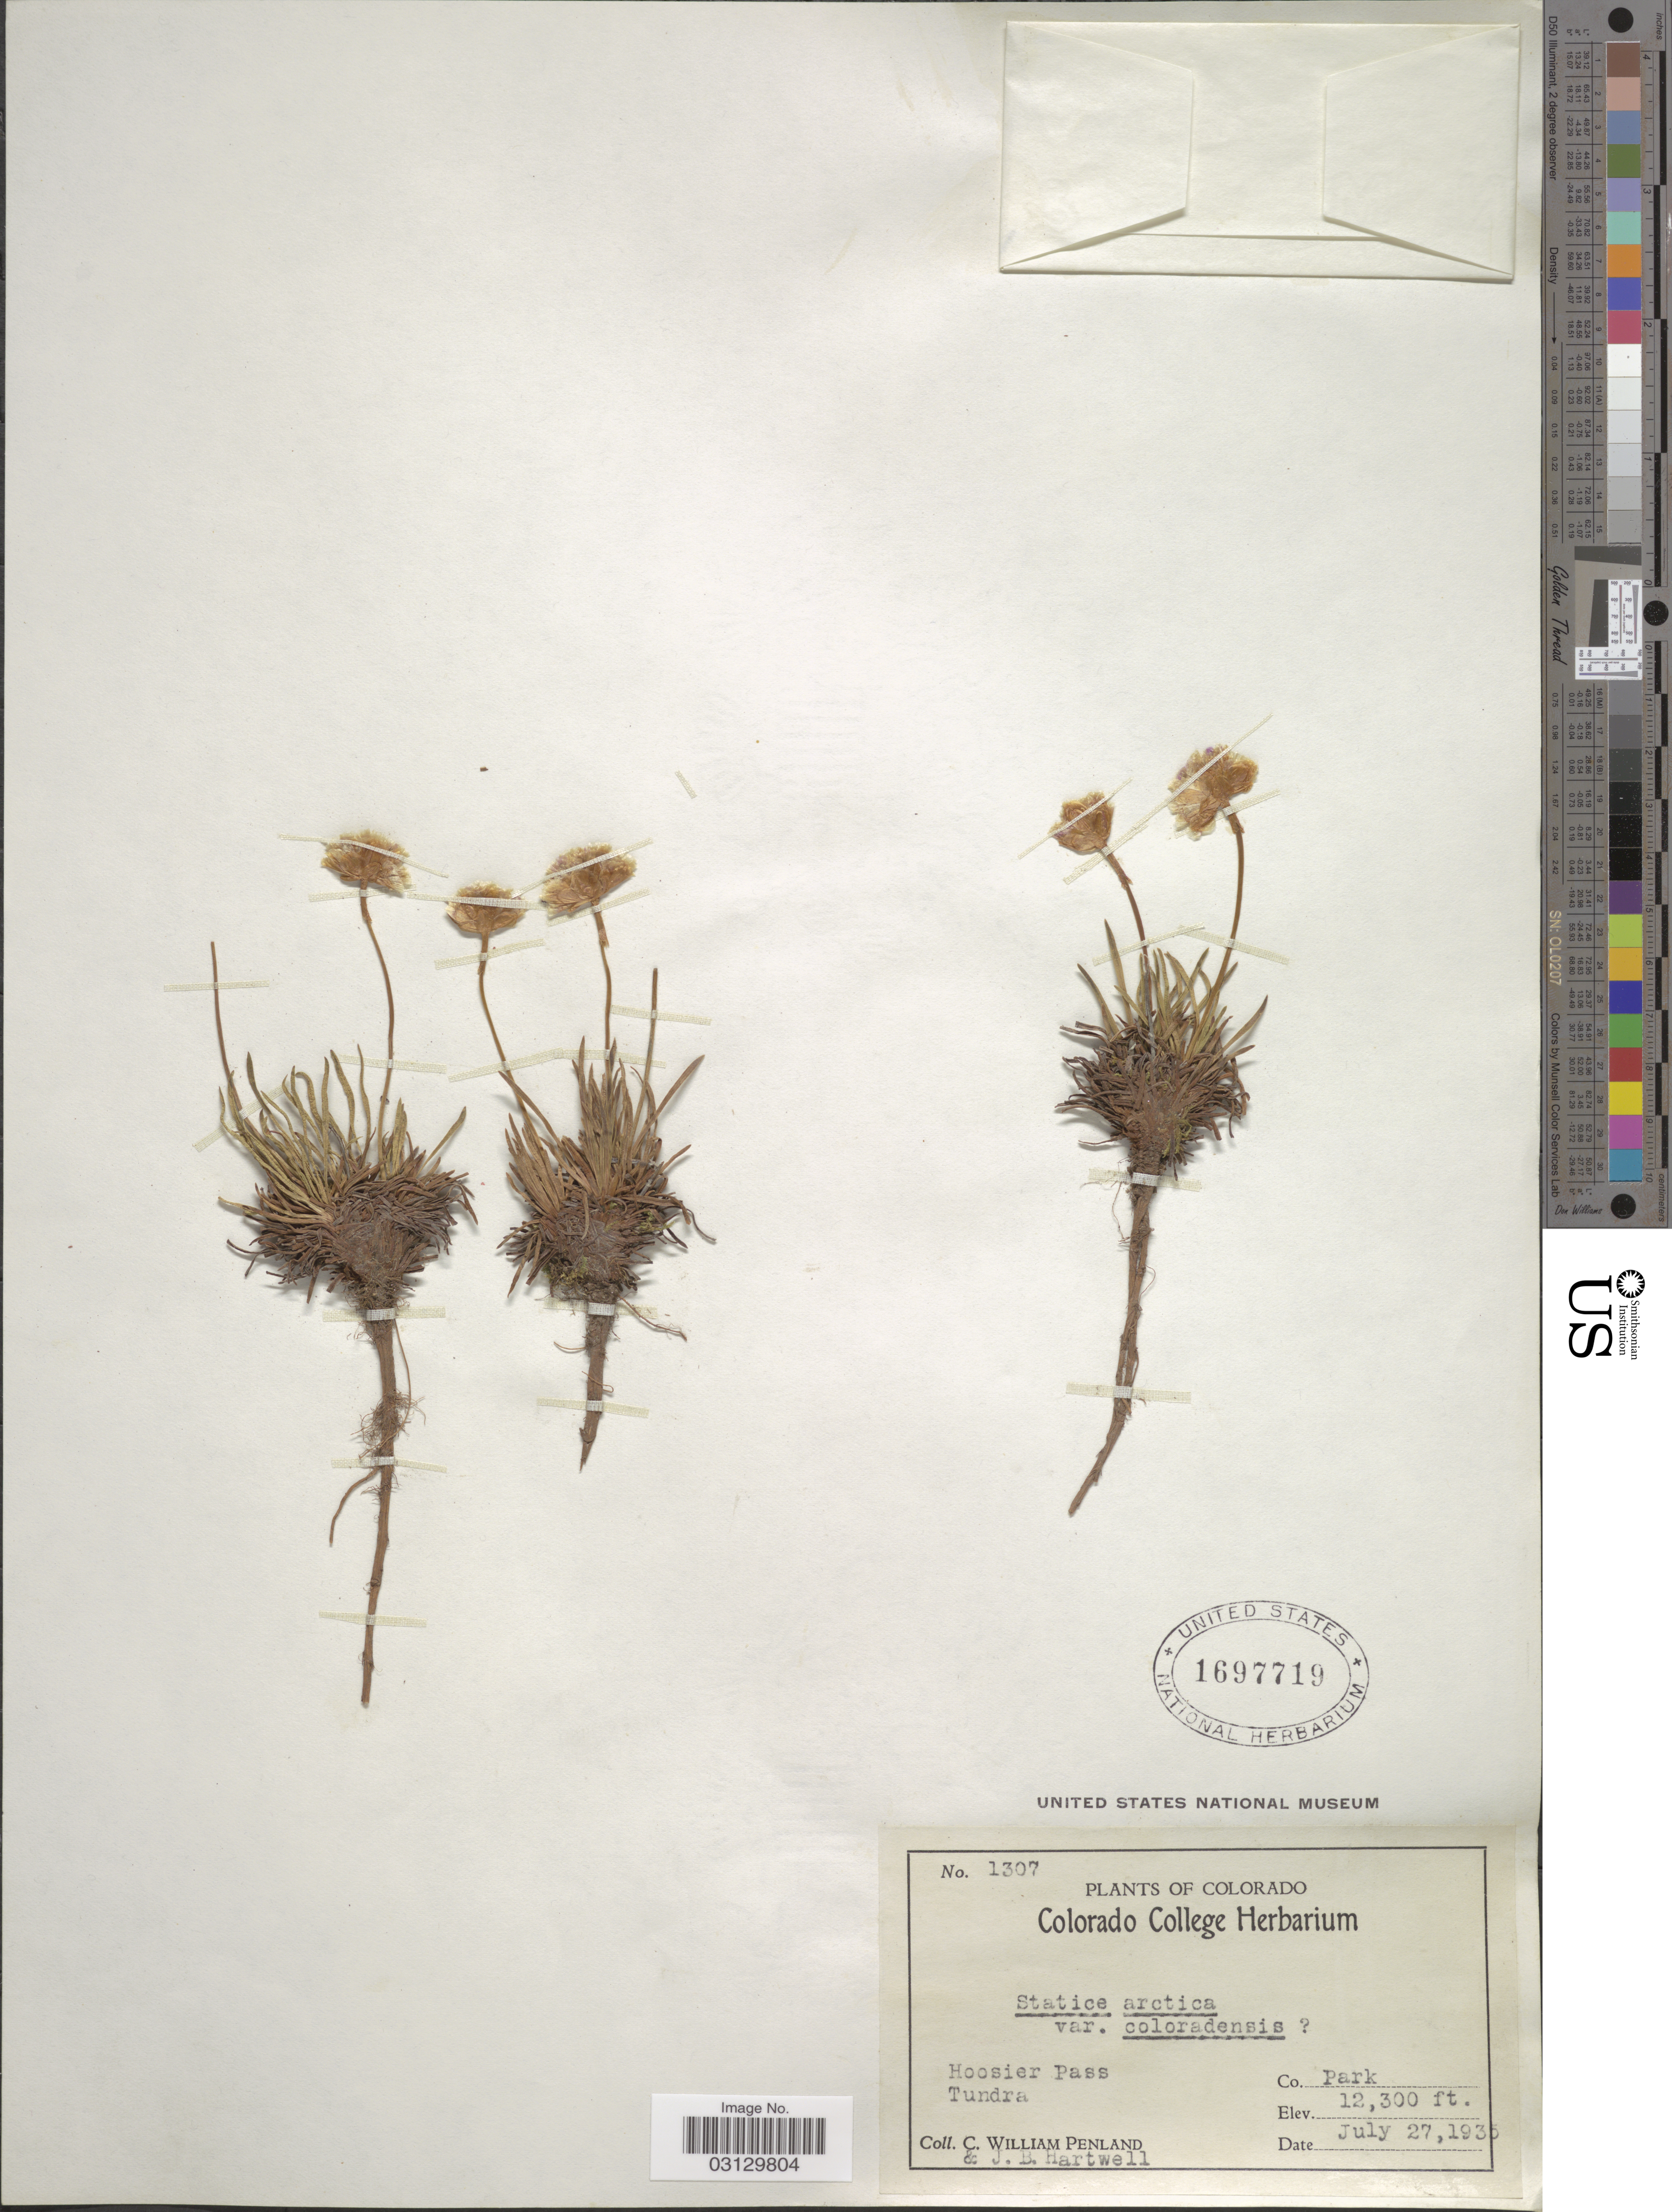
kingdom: Plantae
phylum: Tracheophyta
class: Magnoliopsida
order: Caryophyllales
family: Plumbaginaceae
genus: Armeria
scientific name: Armeria maritima subsp. sibirica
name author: (Turcz. ex Boiss.) Nyman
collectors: C. W. Penland & J. Hartwell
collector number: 1307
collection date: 1935-07-27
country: United States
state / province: Colorado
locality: Hoosier Pass Co. Park.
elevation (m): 3749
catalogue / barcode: US 1697719